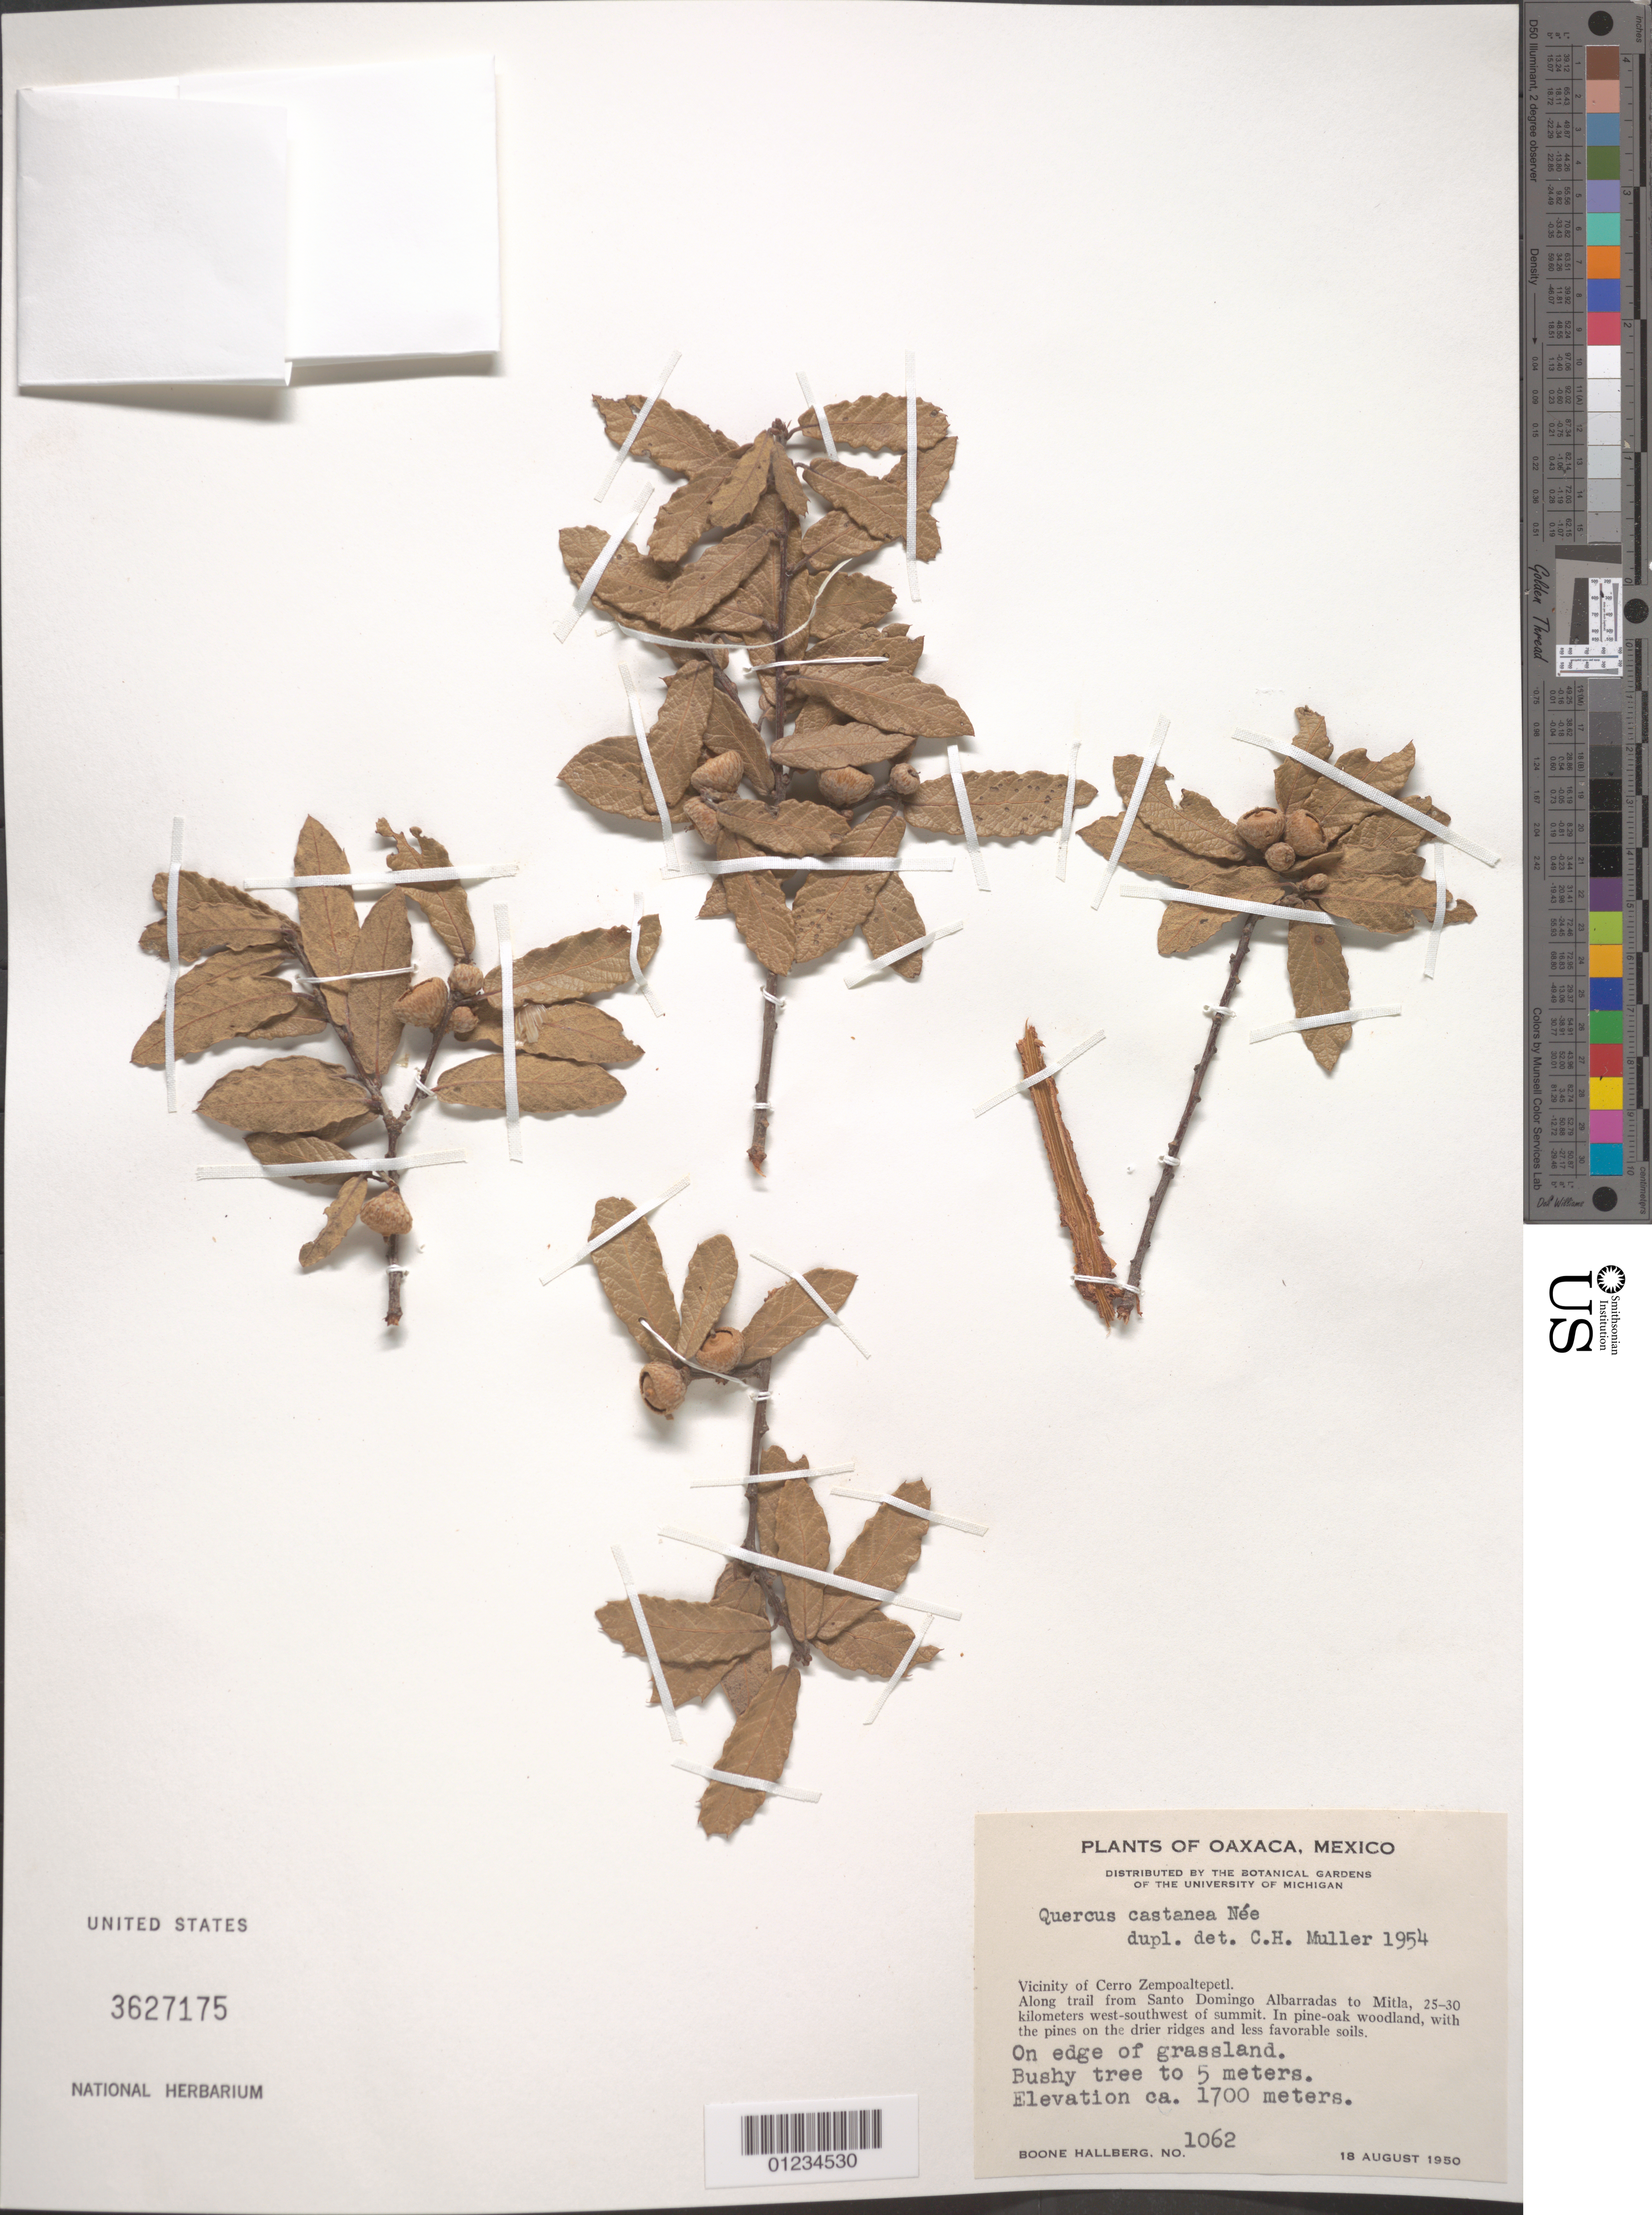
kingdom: Plantae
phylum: Tracheophyta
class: Magnoliopsida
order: Fagales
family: Fagaceae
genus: Quercus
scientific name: Quercus castanea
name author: Née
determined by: Muller, C. H.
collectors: B. Hallberg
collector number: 1062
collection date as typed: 18 Aug 1950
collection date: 1950-08-18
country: Mexico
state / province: Oaxaca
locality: Vicinity of Cerro Zempoaltepetl, along trail from Santo Domingo Albarradas to Mitla, 25-30 km WSW of summit. On edge of grassland.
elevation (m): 1700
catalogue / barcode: US 3627175